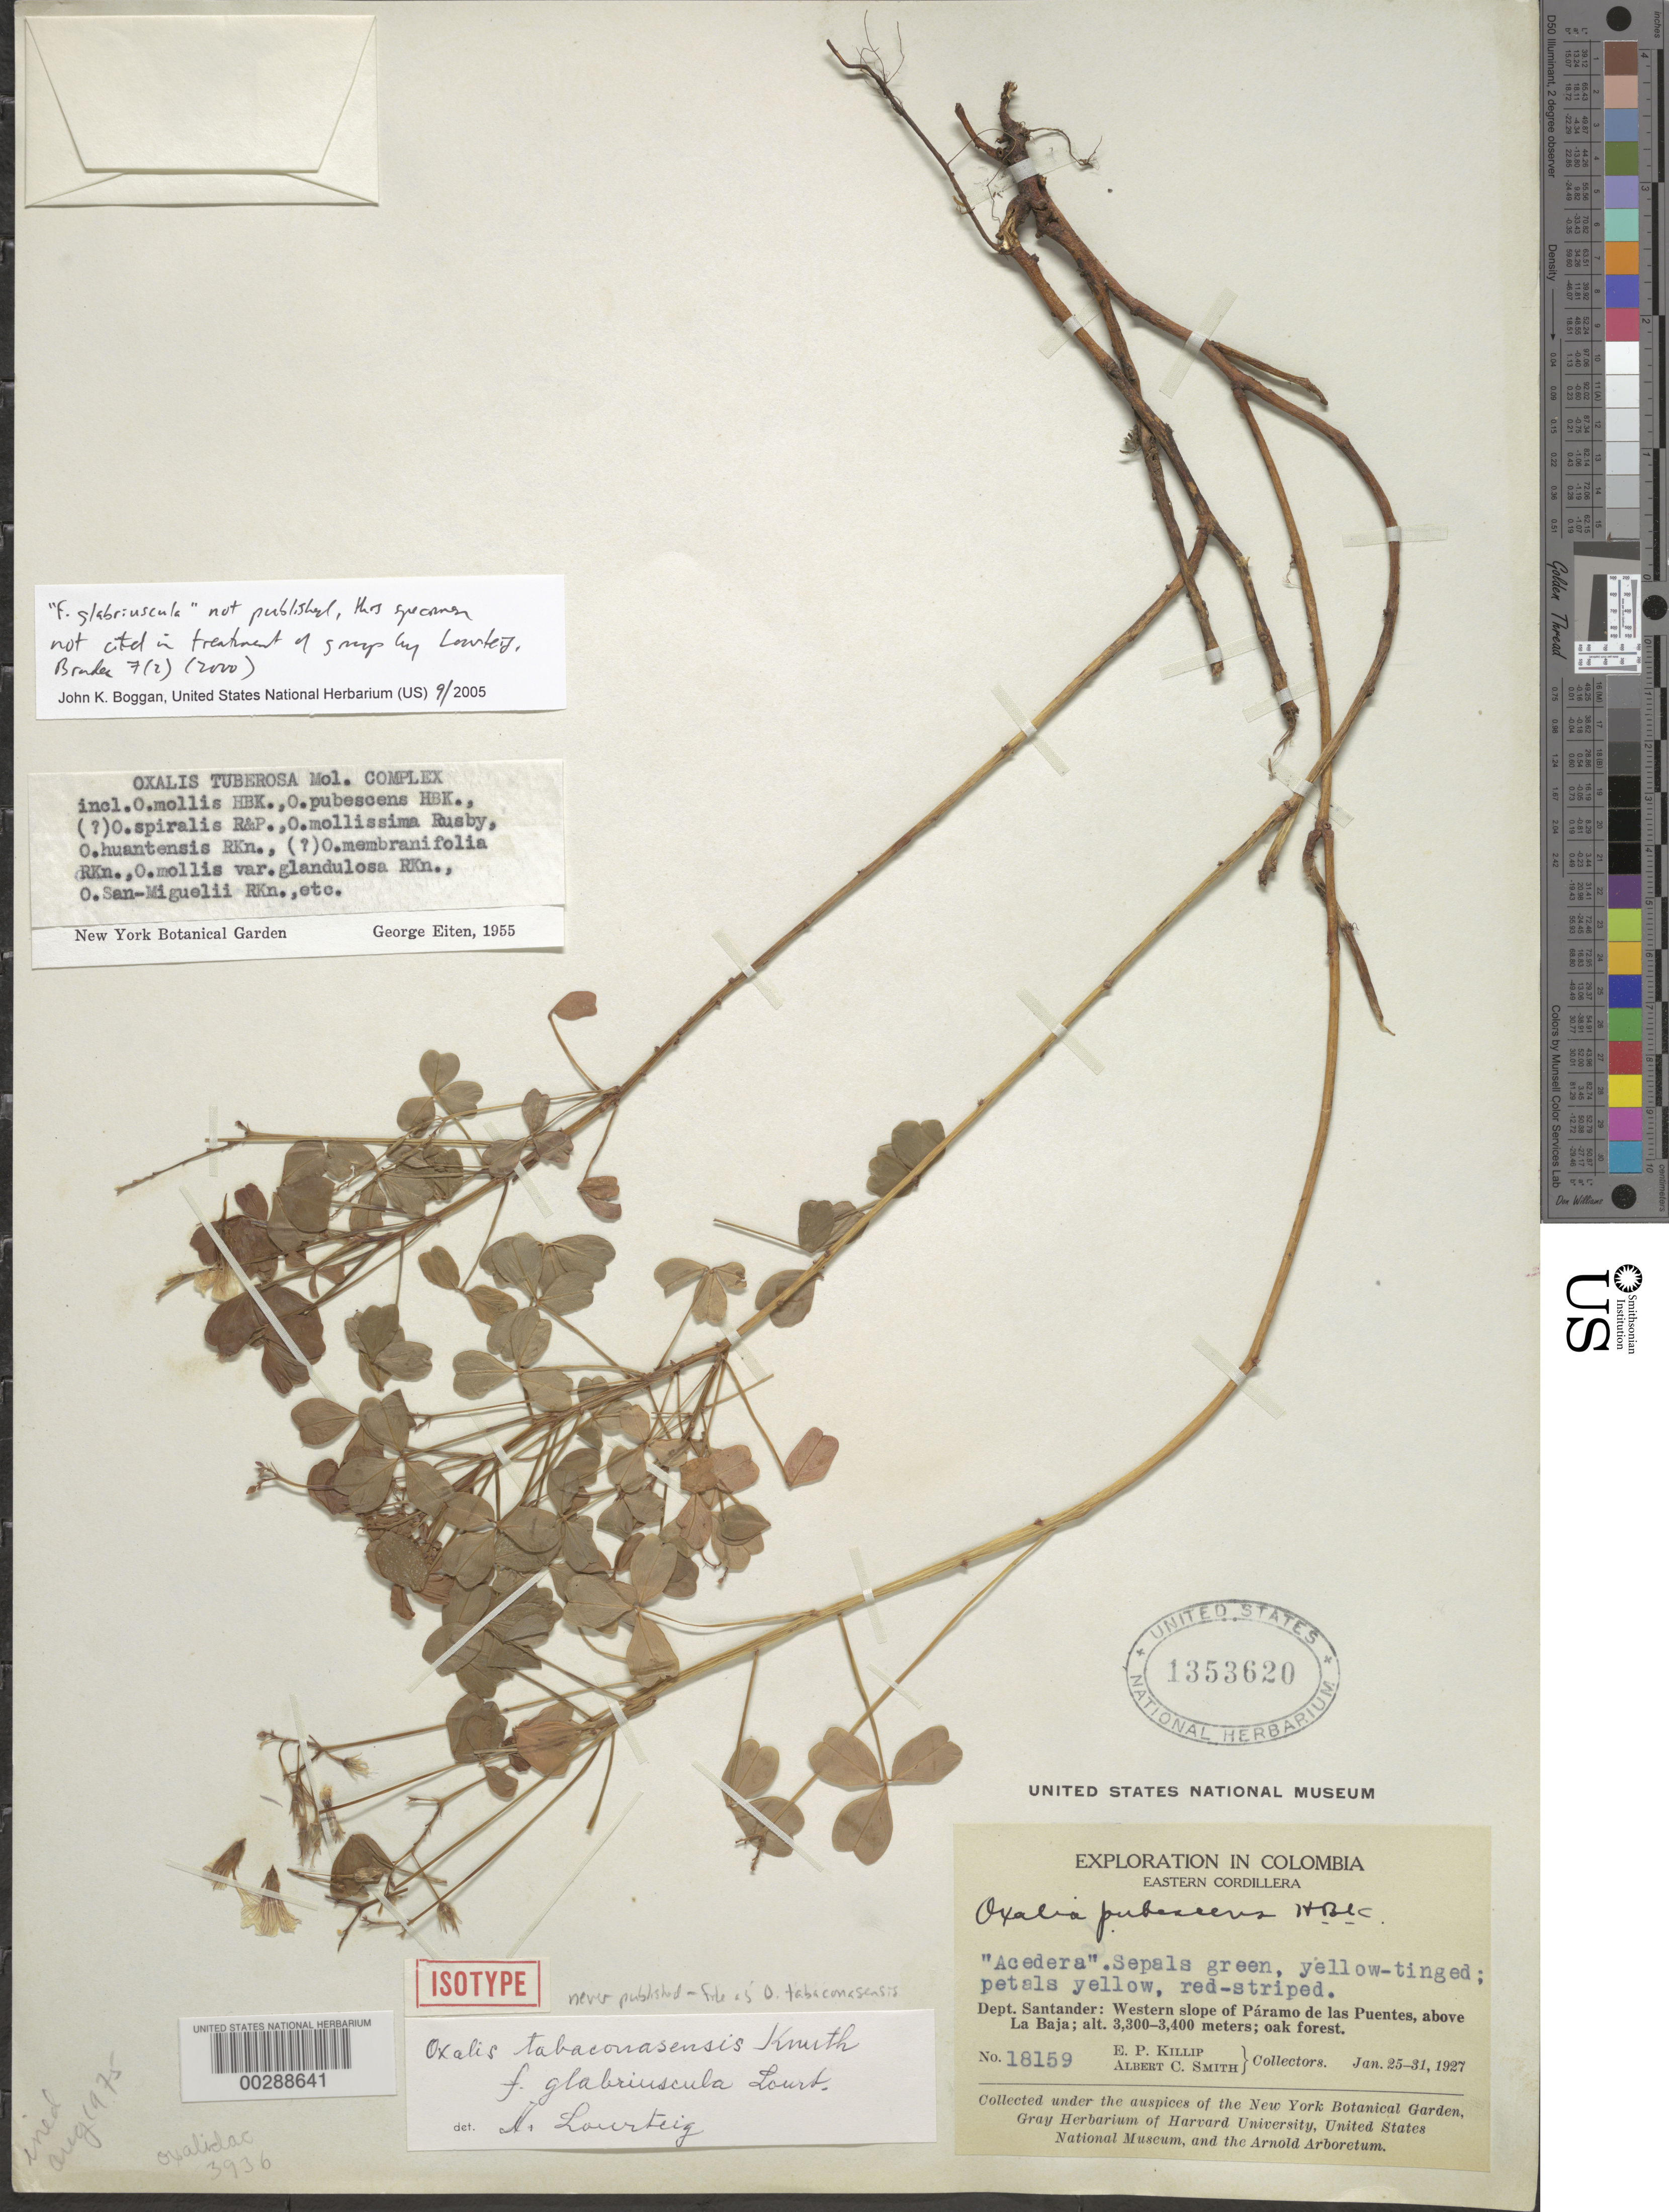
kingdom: Plantae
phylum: Tracheophyta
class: Magnoliopsida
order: Oxalidales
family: Oxalidaceae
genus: Oxalis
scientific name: Oxalis tabaconasensis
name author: R. Knuth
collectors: E. P. Killip & A. C. Smith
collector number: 18159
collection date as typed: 25 Jan 1927 to 31 Jan 1931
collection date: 1927-01-25/1931-01-31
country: Colombia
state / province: Santander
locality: Eastern Cordillera, western slope of Paramo de las Puentes, above La Baja.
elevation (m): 3300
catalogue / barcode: US 1353620